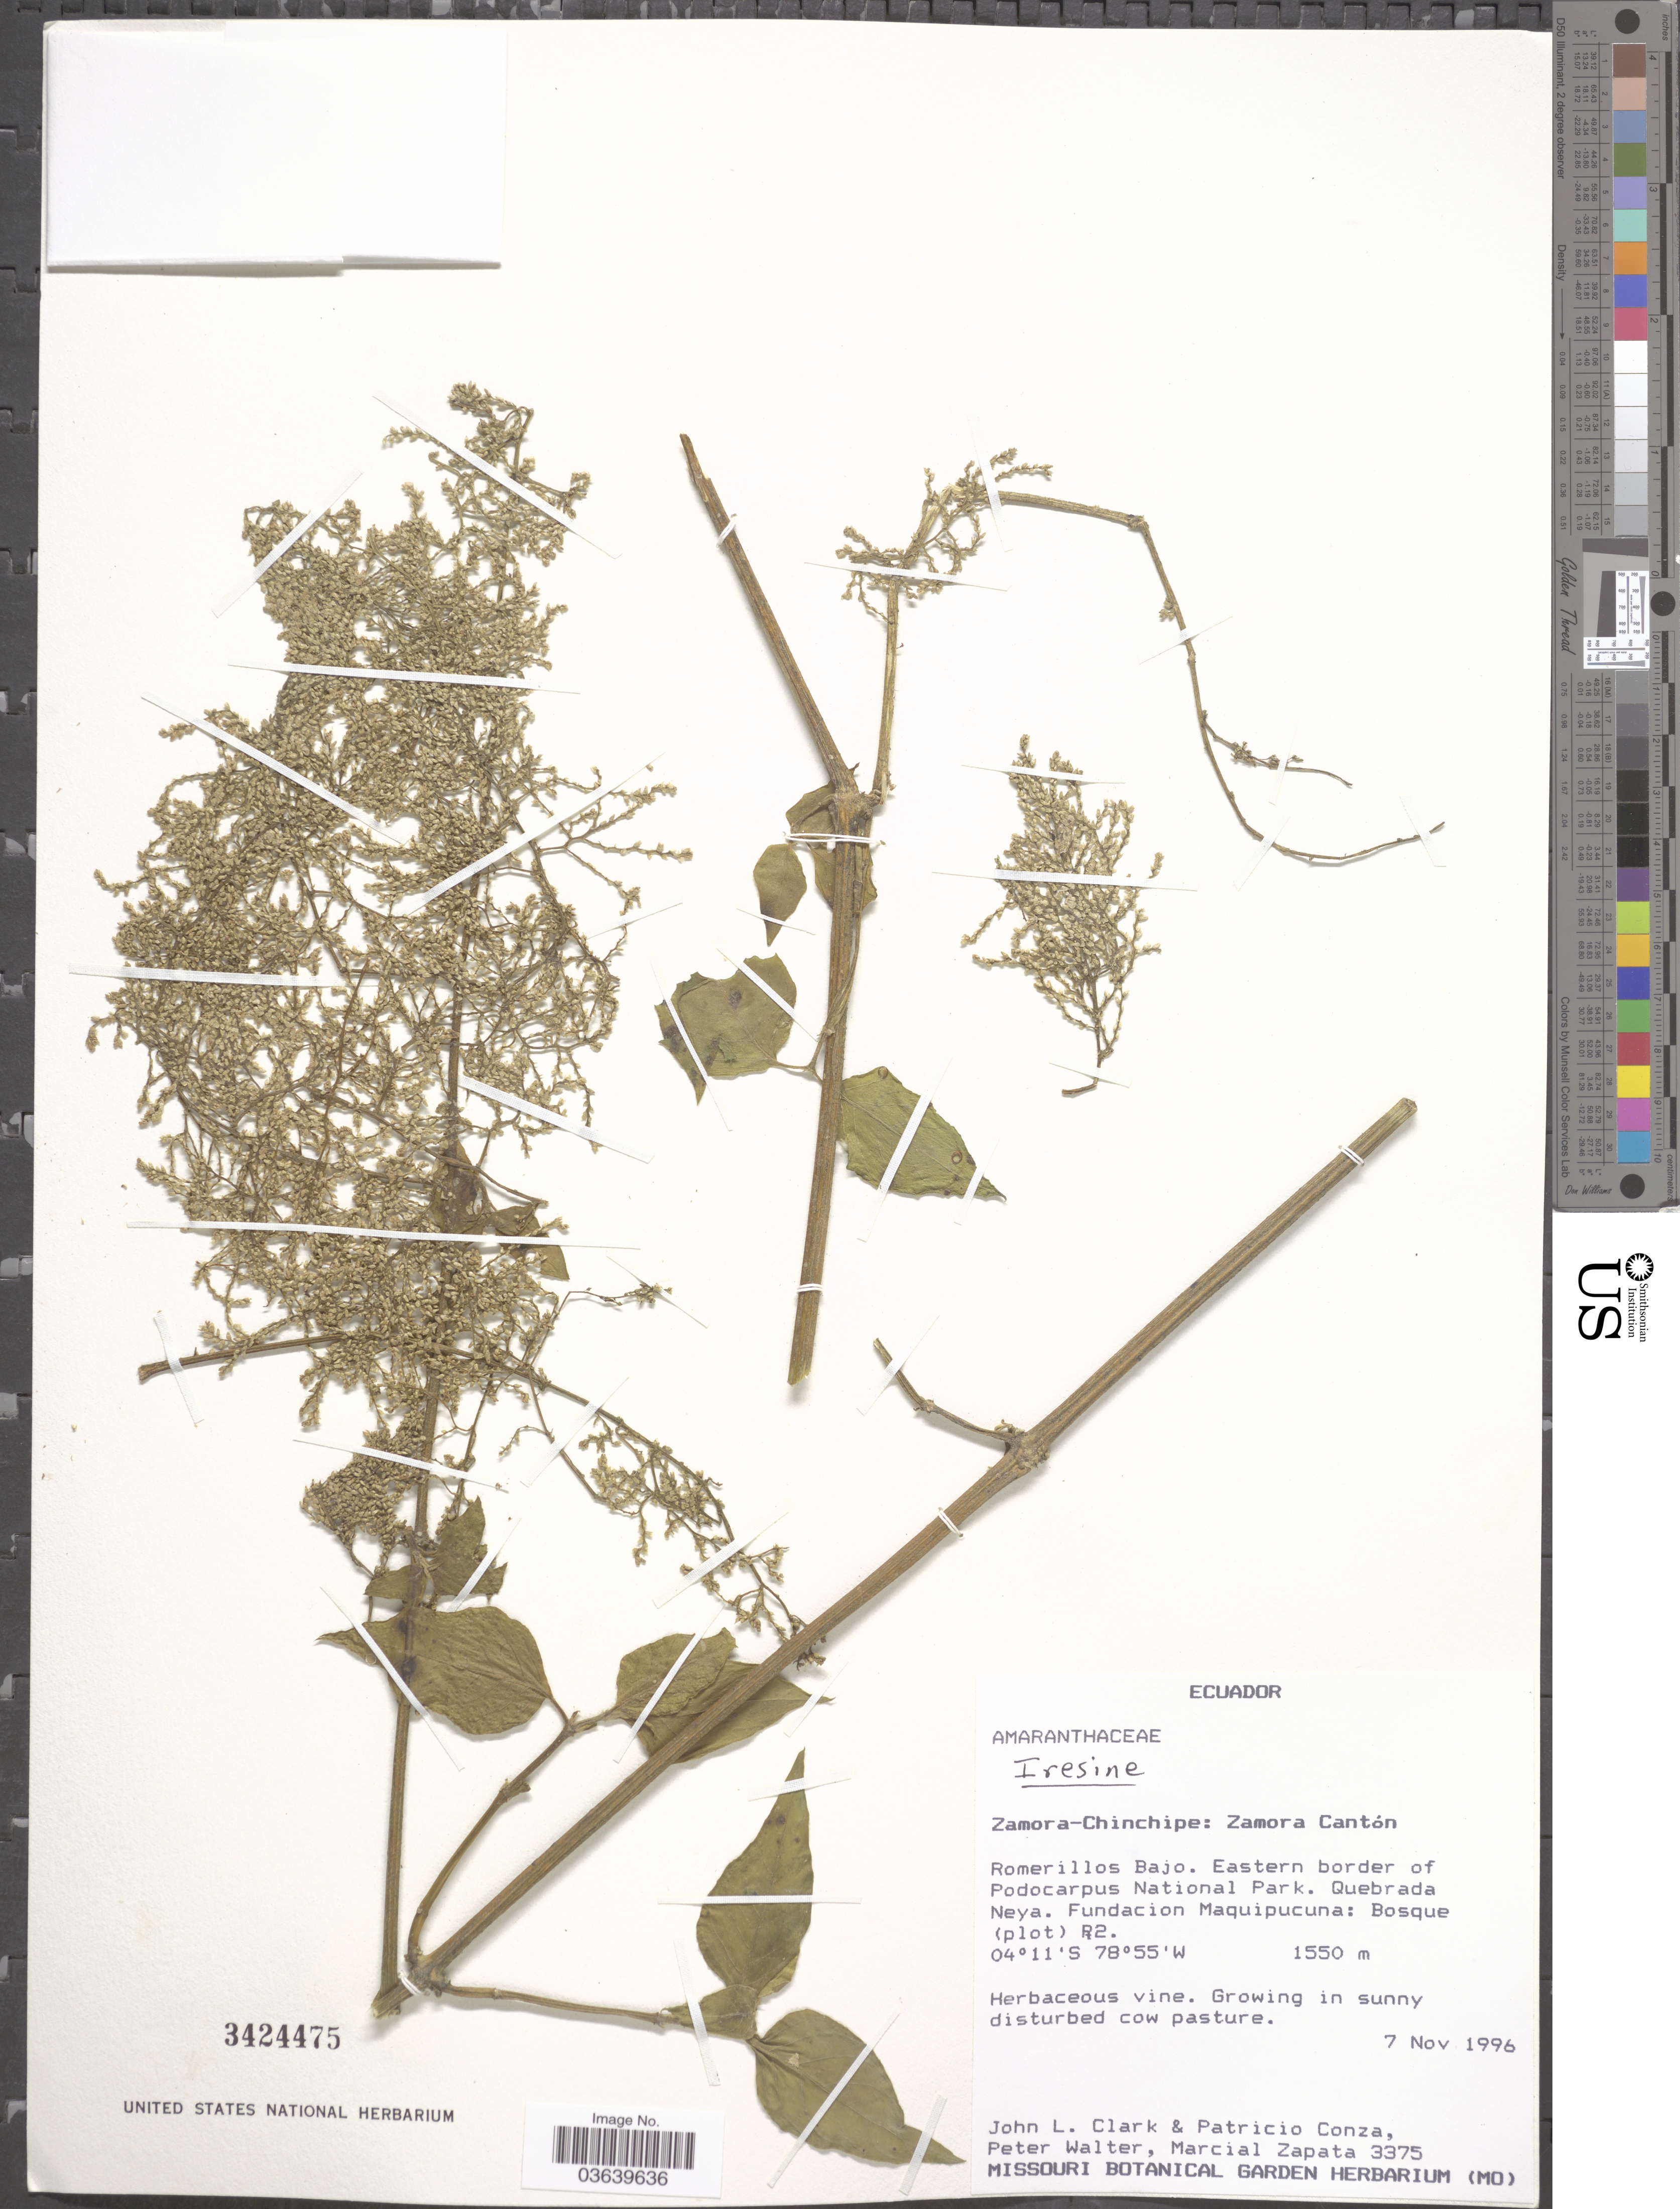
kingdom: Plantae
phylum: Tracheophyta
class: Magnoliopsida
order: Caryophyllales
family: Amaranthaceae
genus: Iresine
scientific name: Iresine sp.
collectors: J. L. Clark, P. Conza, P. Walter & M. Zapata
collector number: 3375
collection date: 1996-11-07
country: Ecuador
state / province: Zamora-Chinchipe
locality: Zamora Cantón. Romerillos Bajo. Eastern border of Podocarpus National Park. Quebrada Neya. Fundacion Maquipucuna: Bosque (plot) R2.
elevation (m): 1550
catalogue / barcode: US 3424475